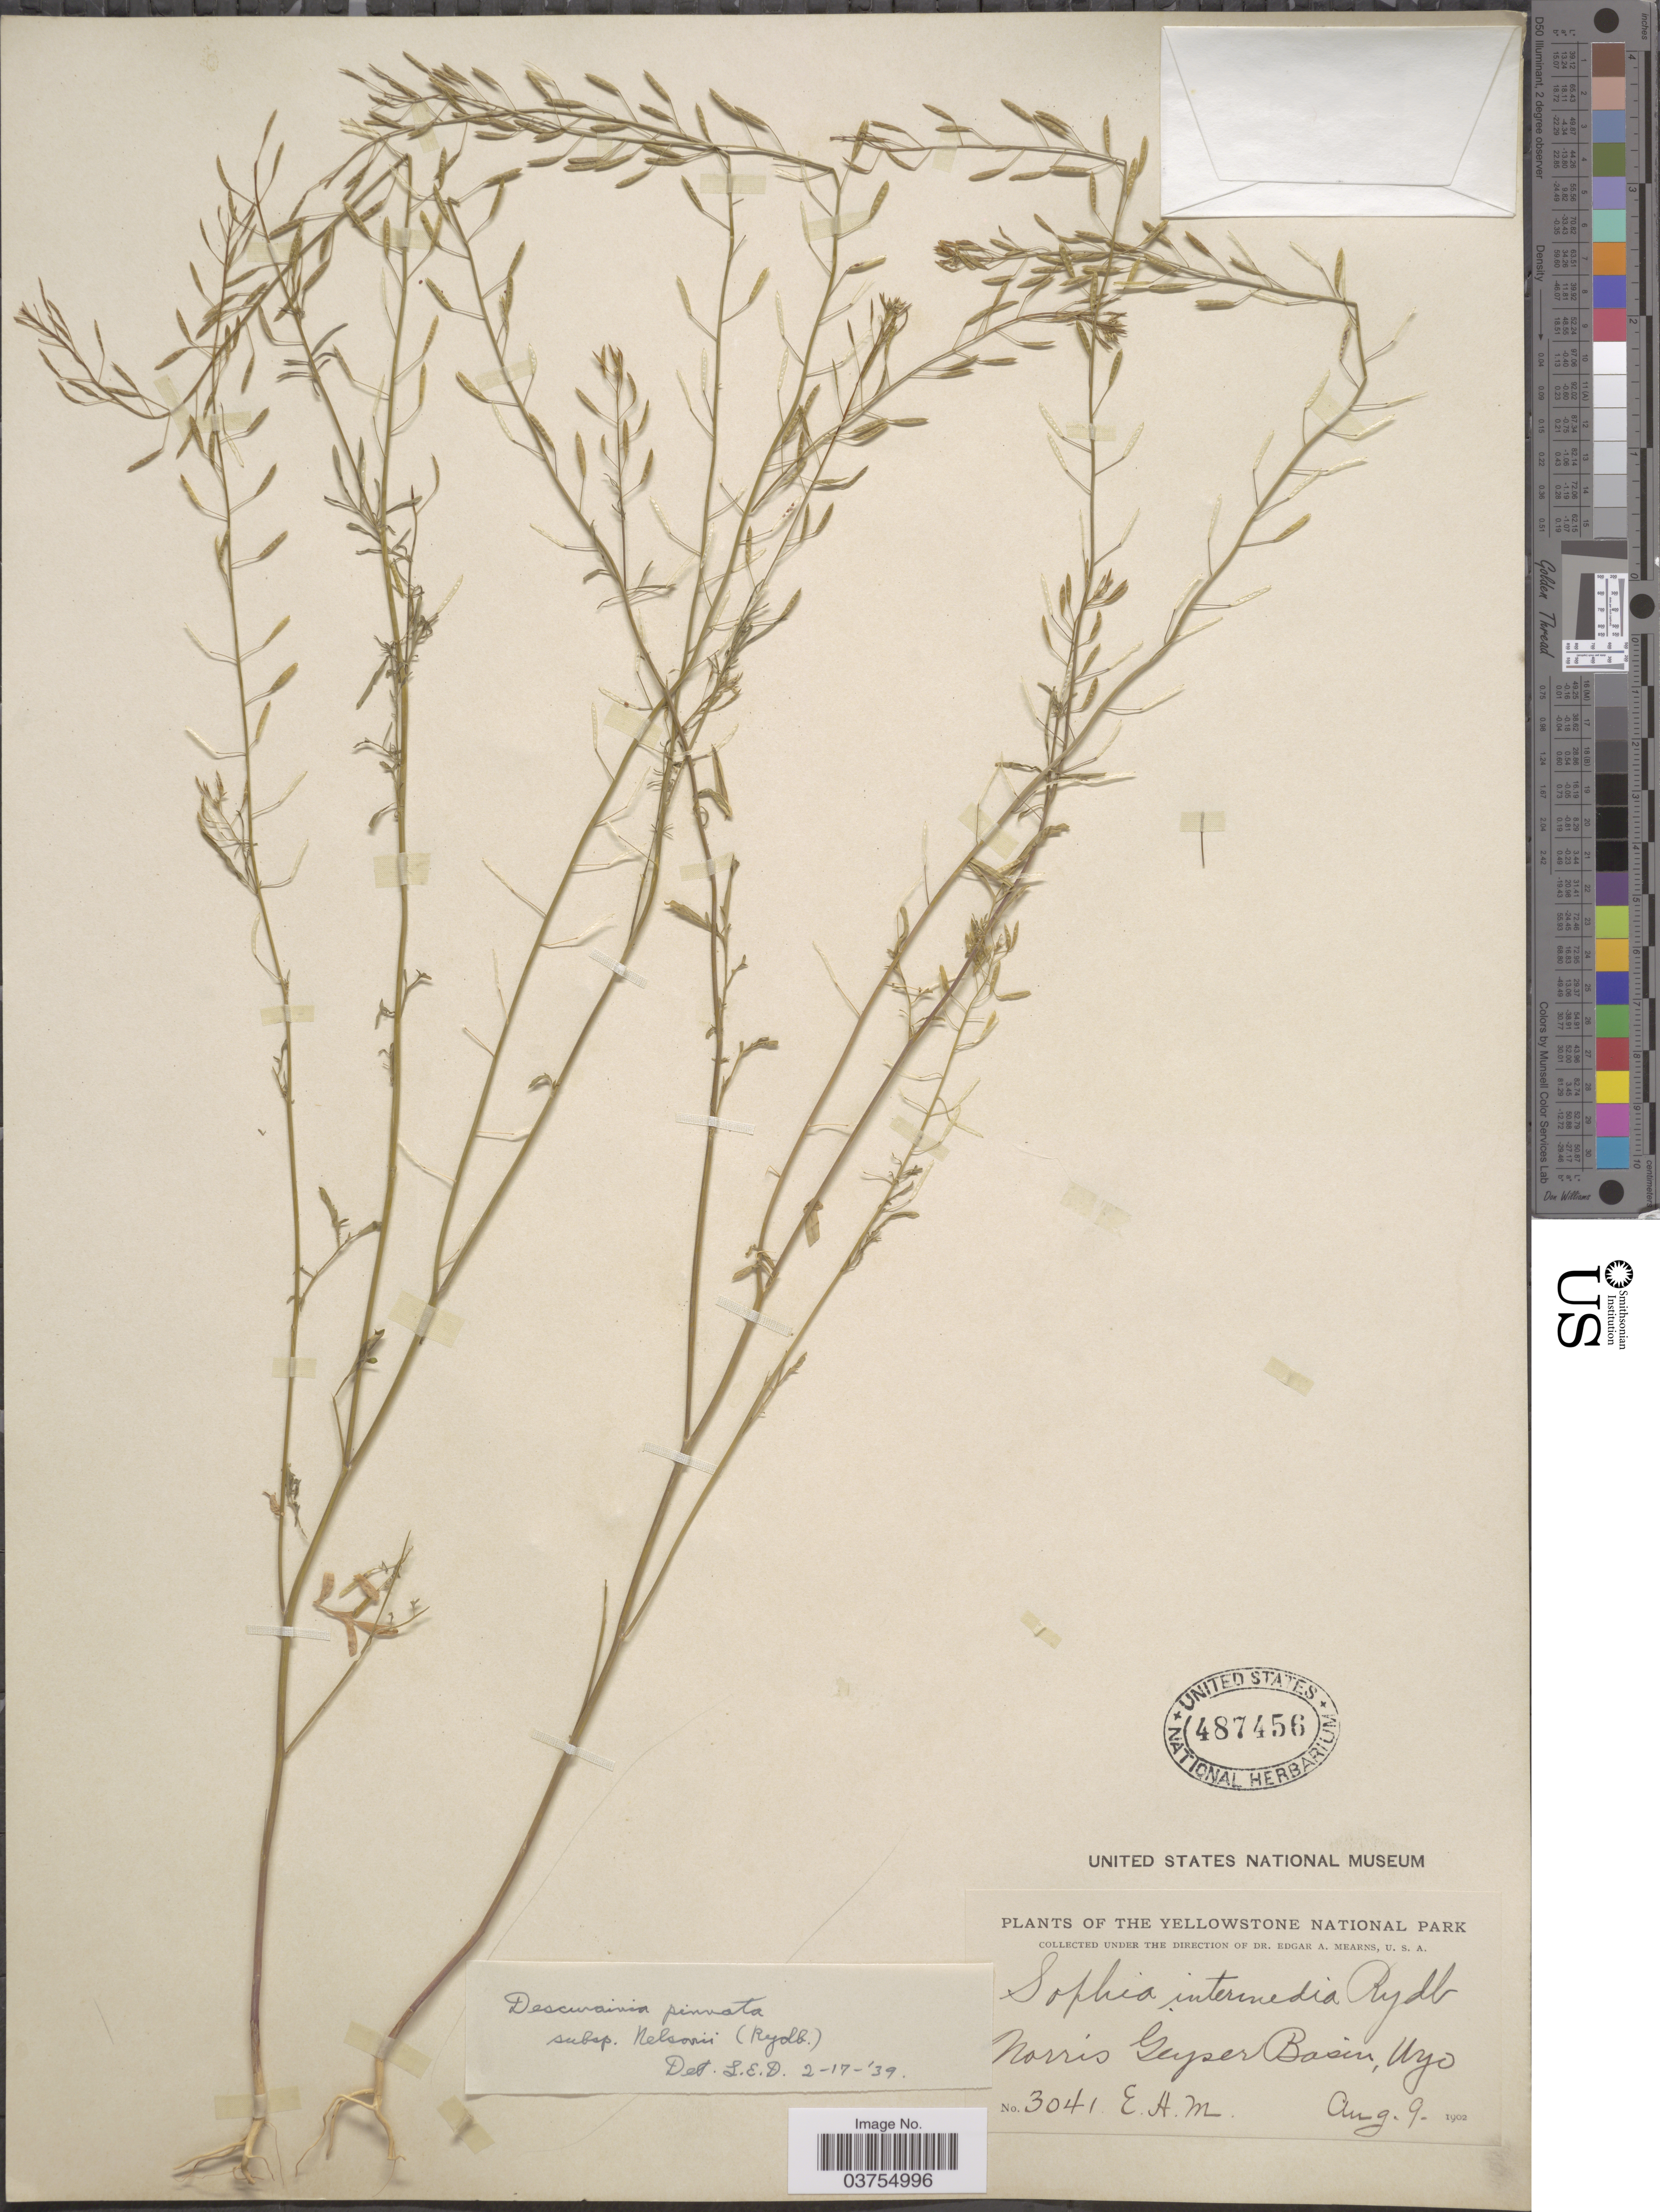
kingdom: Plantae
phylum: Tracheophyta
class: Magnoliopsida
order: Brassicales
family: Brassicaceae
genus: Descurainia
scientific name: Descurainia pinnata subsp. nelsonii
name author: (Rydb.) M. Peck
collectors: E. A. Mearns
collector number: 3041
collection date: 1902-08-09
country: United States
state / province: Wyoming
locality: The Yellowstone National Park. Norris Geyser Basin.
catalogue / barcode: US 487456